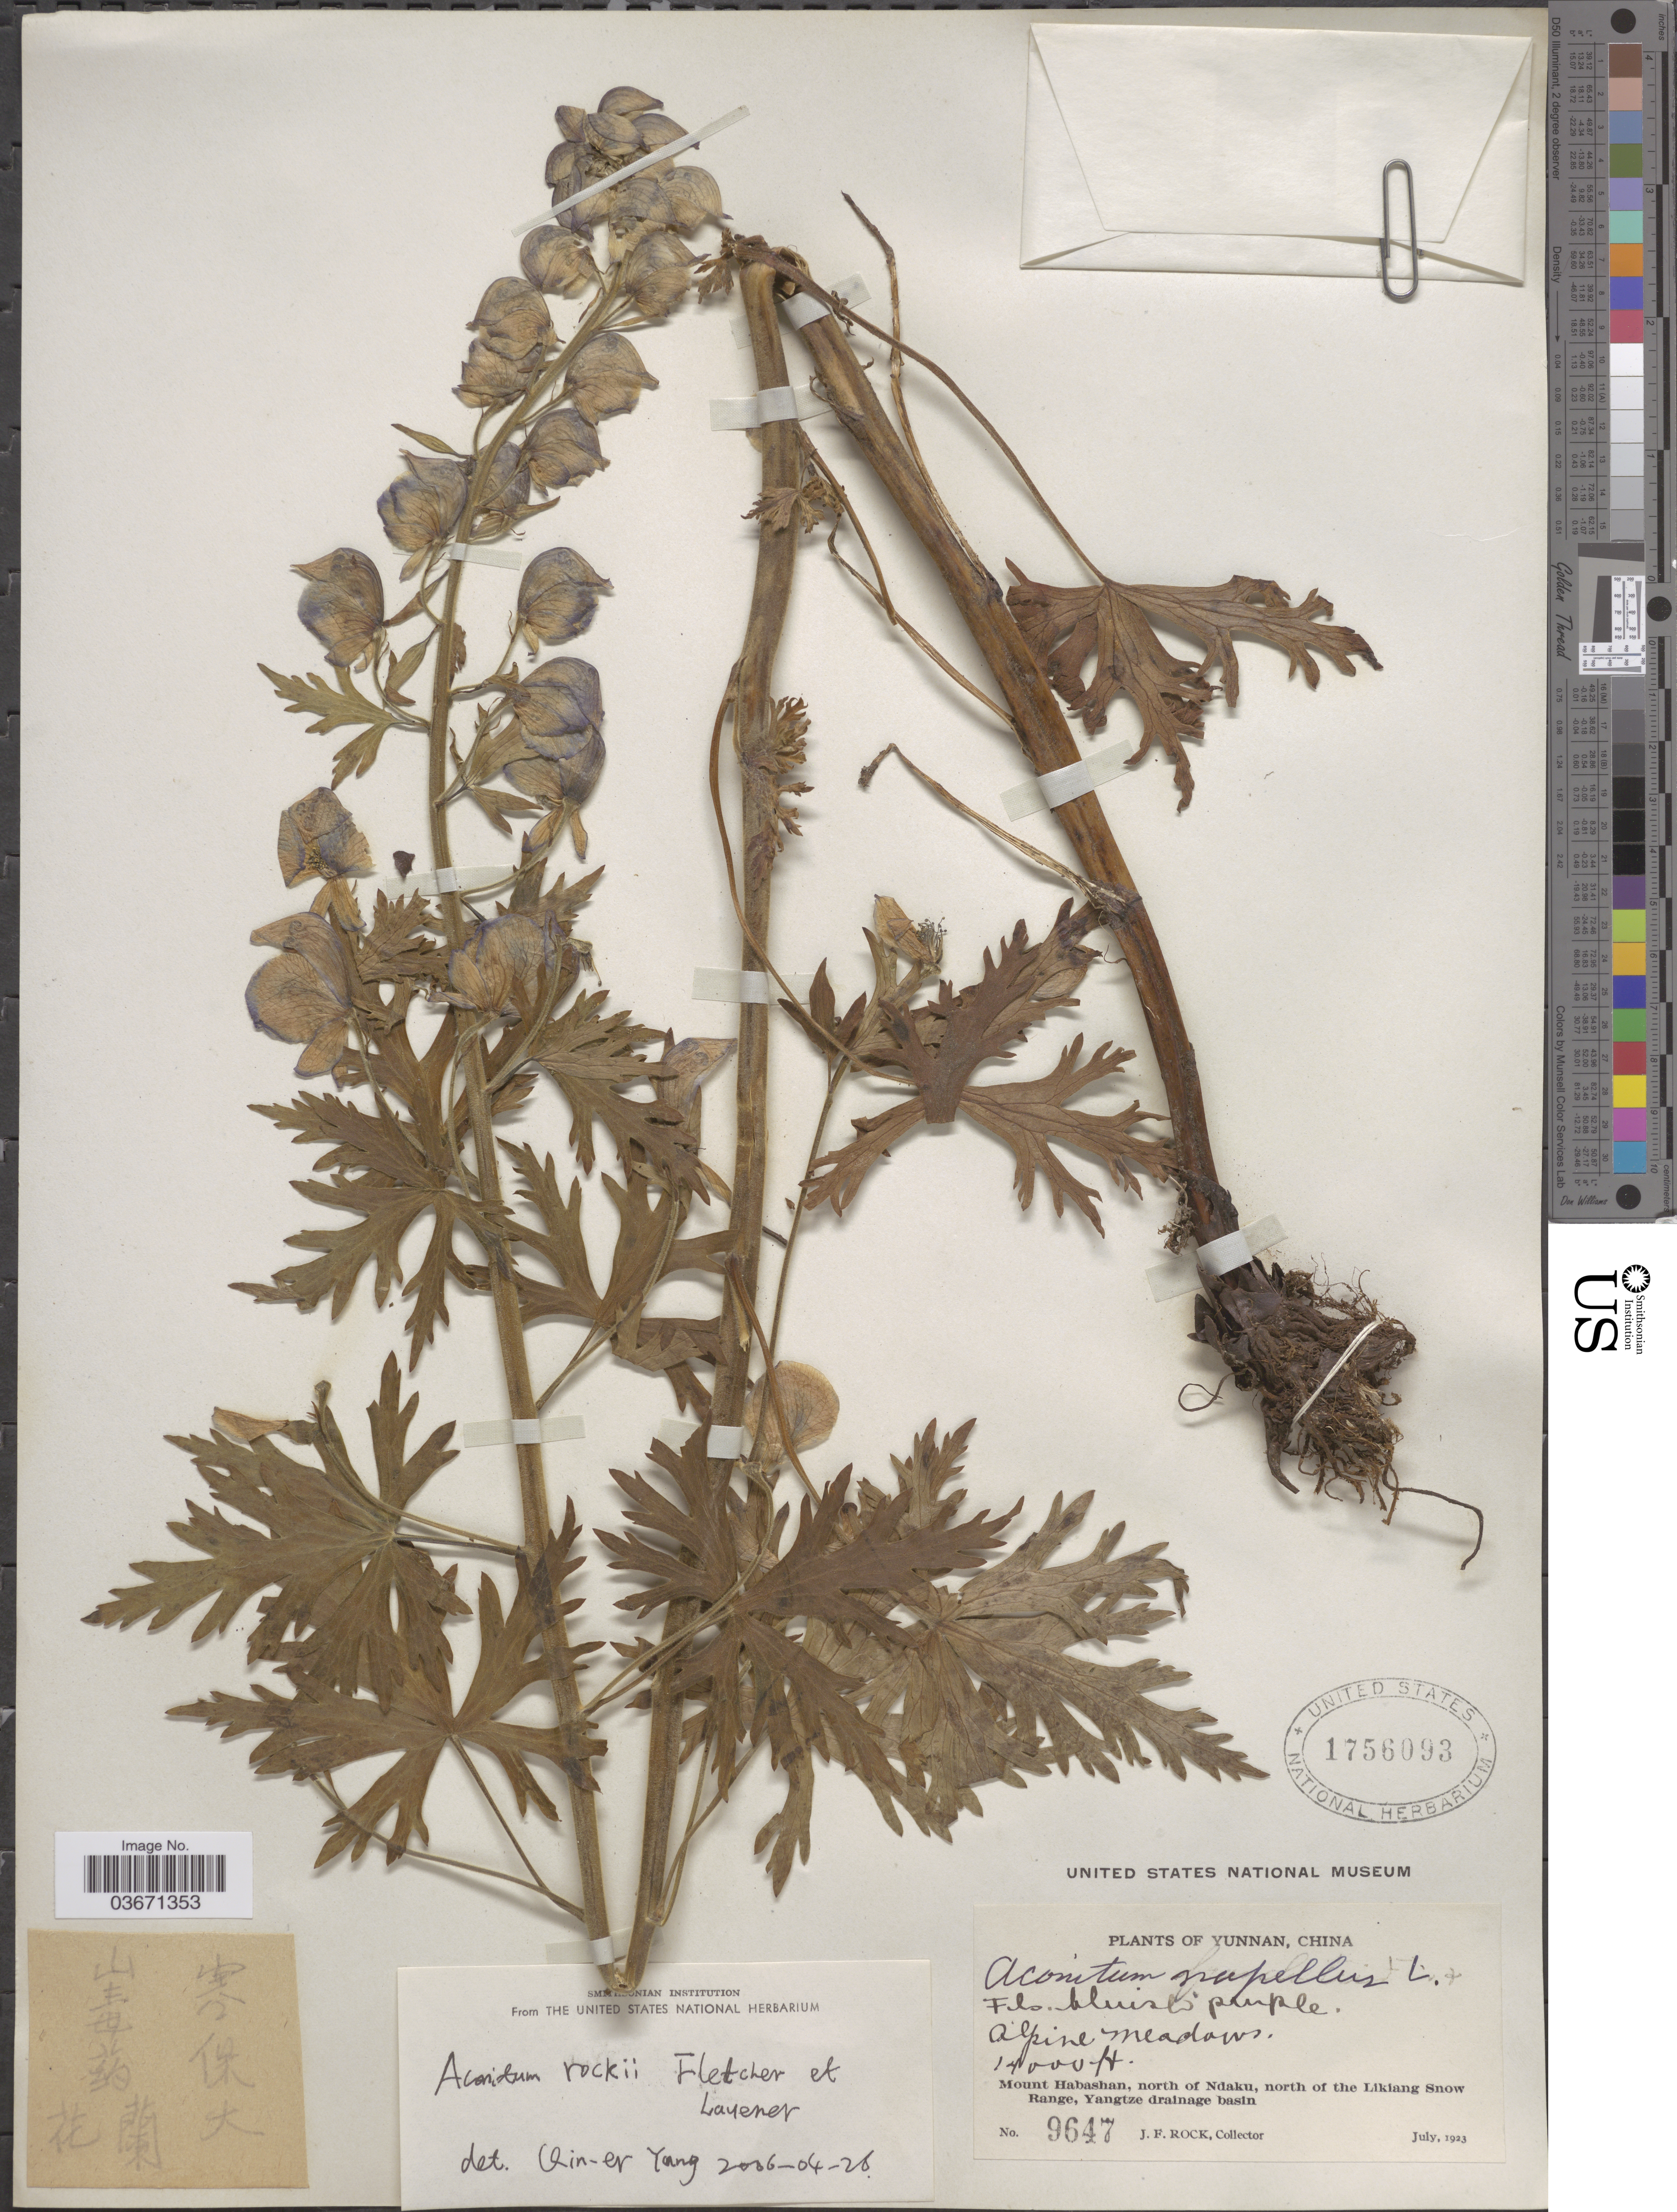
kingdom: Plantae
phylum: Tracheophyta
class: Magnoliopsida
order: Ranunculales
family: Ranunculaceae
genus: Aconitum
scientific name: Aconitum rockii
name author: H.R. Fletcher & Lauener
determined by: Yang, Q. E.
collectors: J. Rock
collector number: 9647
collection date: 1923-07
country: China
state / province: Yunnan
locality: Mount Habashan, north of Ndaku, north of the Likiang Snow Range, Yangtze drainage basin.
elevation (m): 4267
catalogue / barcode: US 1756093